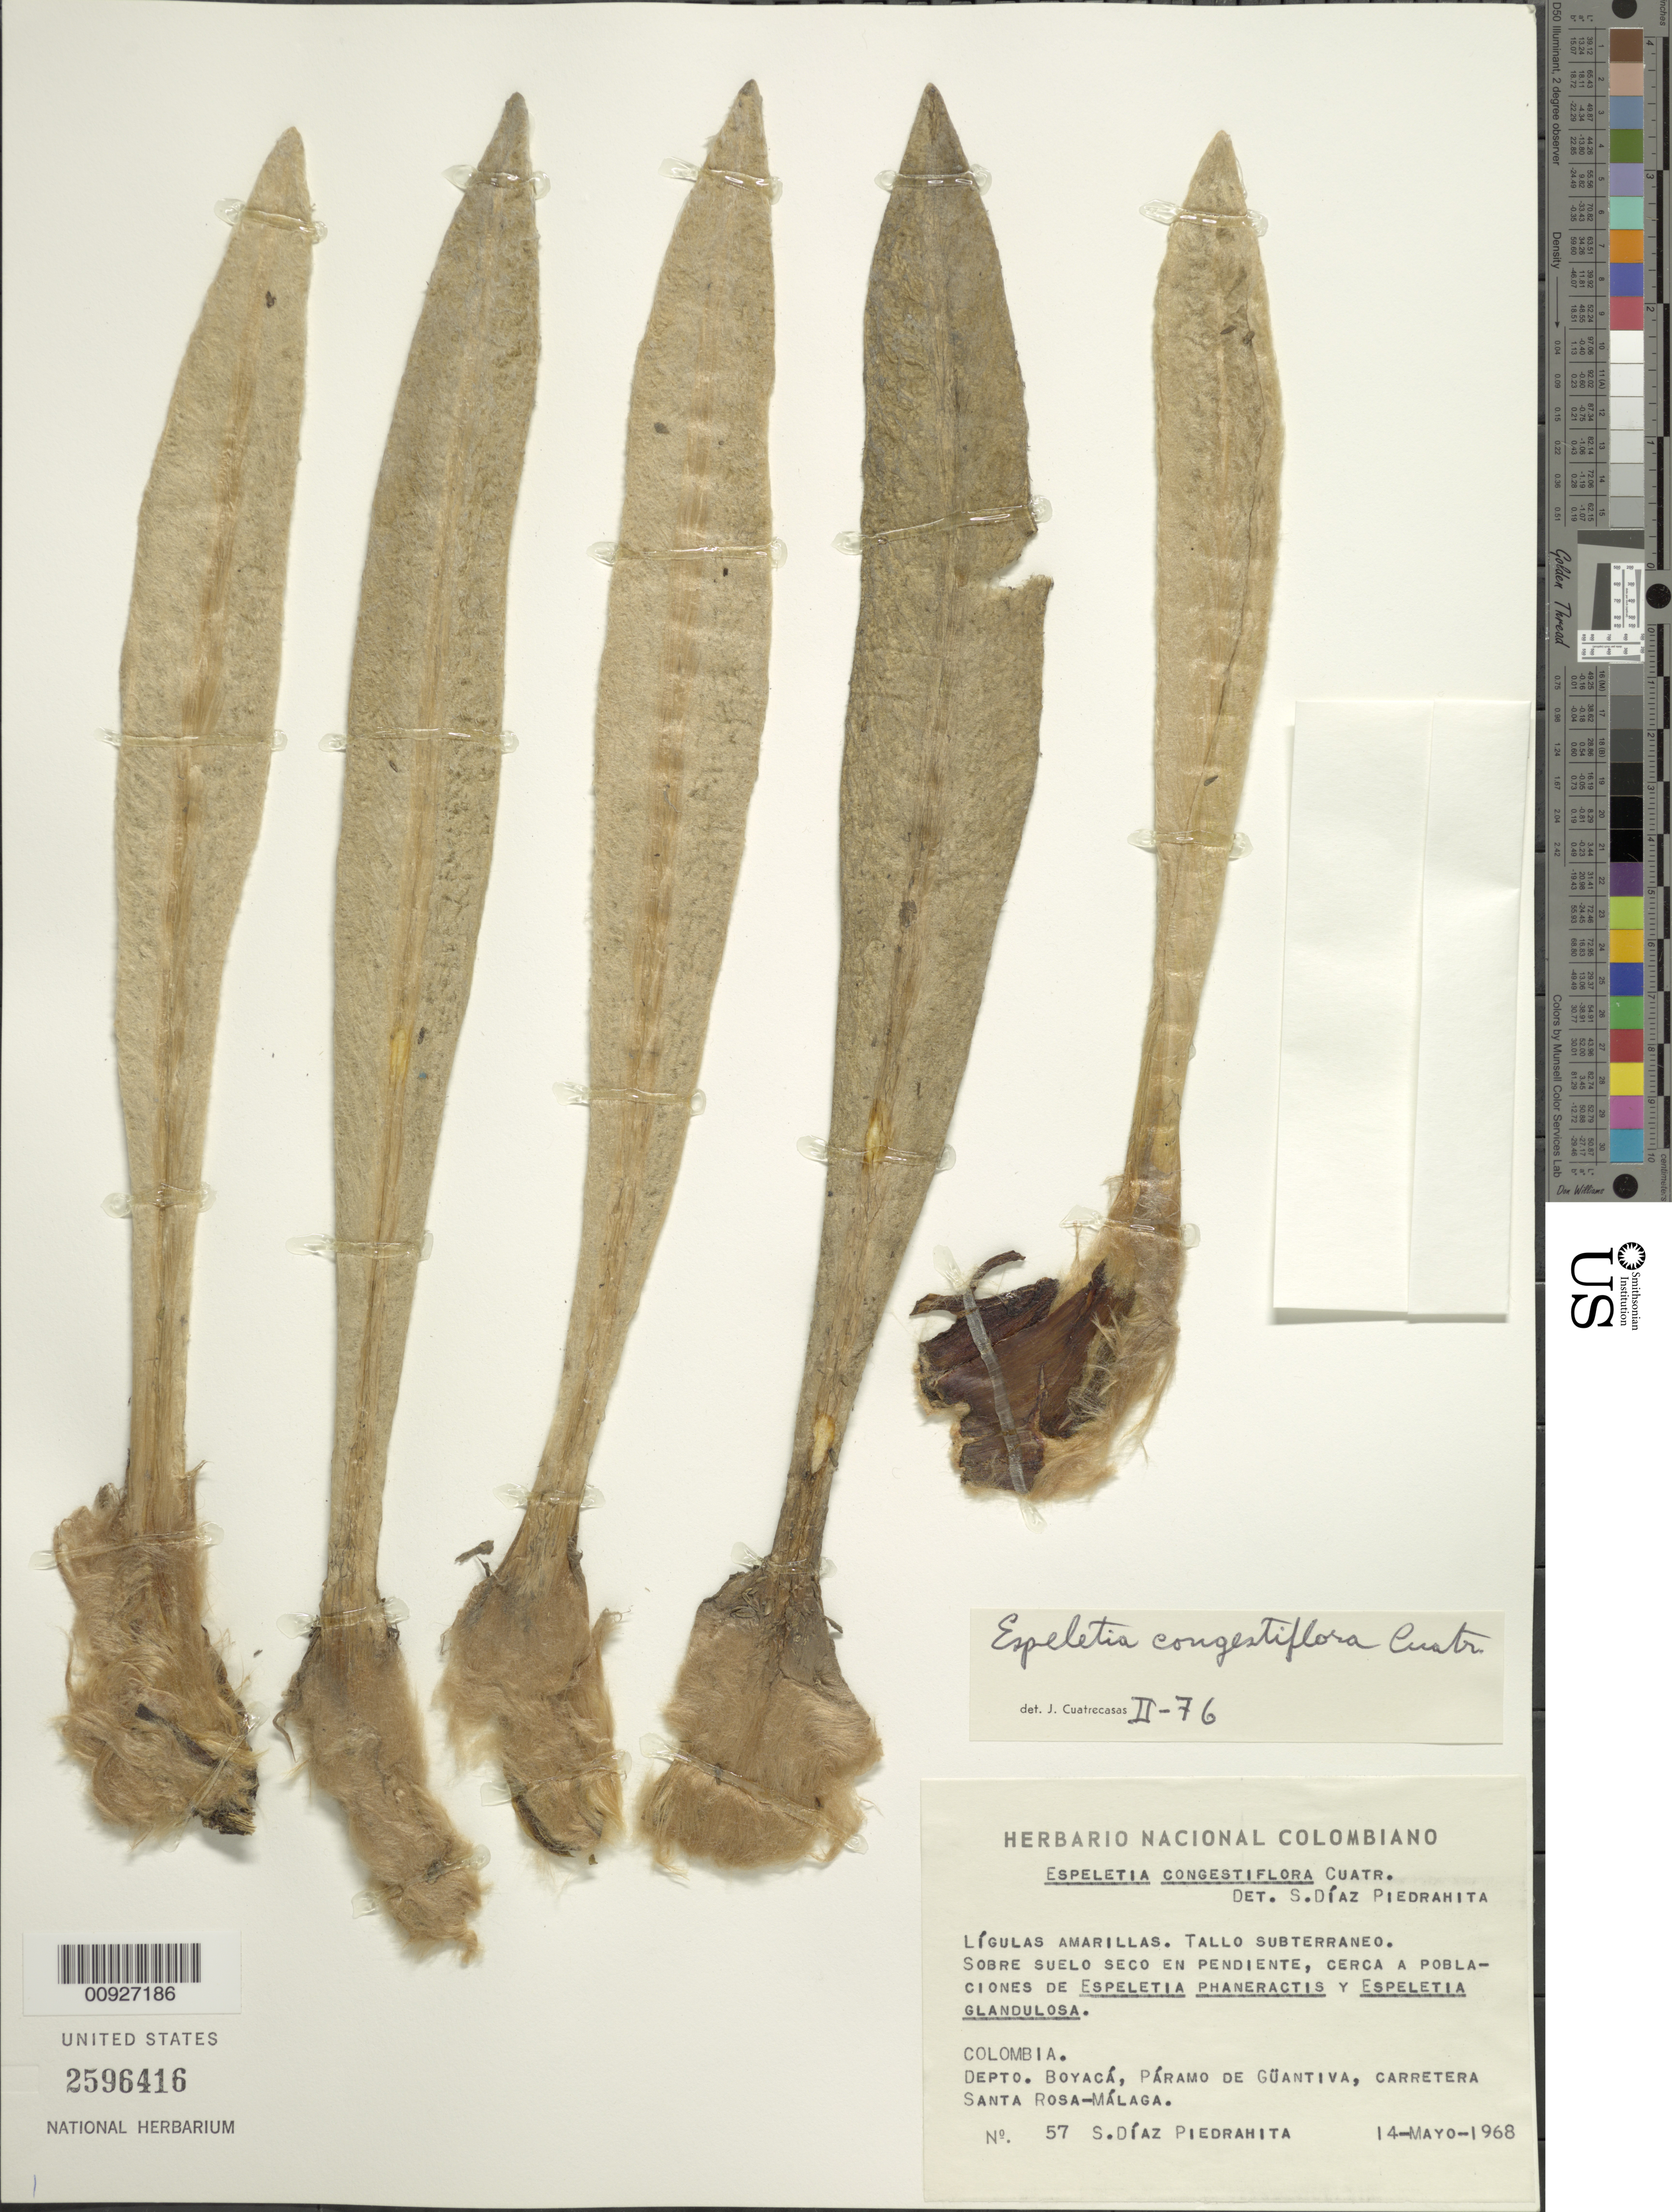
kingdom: Plantae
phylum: Tracheophyta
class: Magnoliopsida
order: Asterales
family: Asteraceae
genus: Espeletia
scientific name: Espeletia congestiflora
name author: Cuatrec.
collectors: S. Díaz Píedrahíta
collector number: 57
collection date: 1968-05-14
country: Colombia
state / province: Boyacá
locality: P. de Guántiva. Páramo de Guantiva, Carretera Santa Rosa-Málaga.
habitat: Sobre suelo seco en pendiente, cerca de poblaciones de Espeletia phaneractis y Espletia gladulosa.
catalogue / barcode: US 2596416